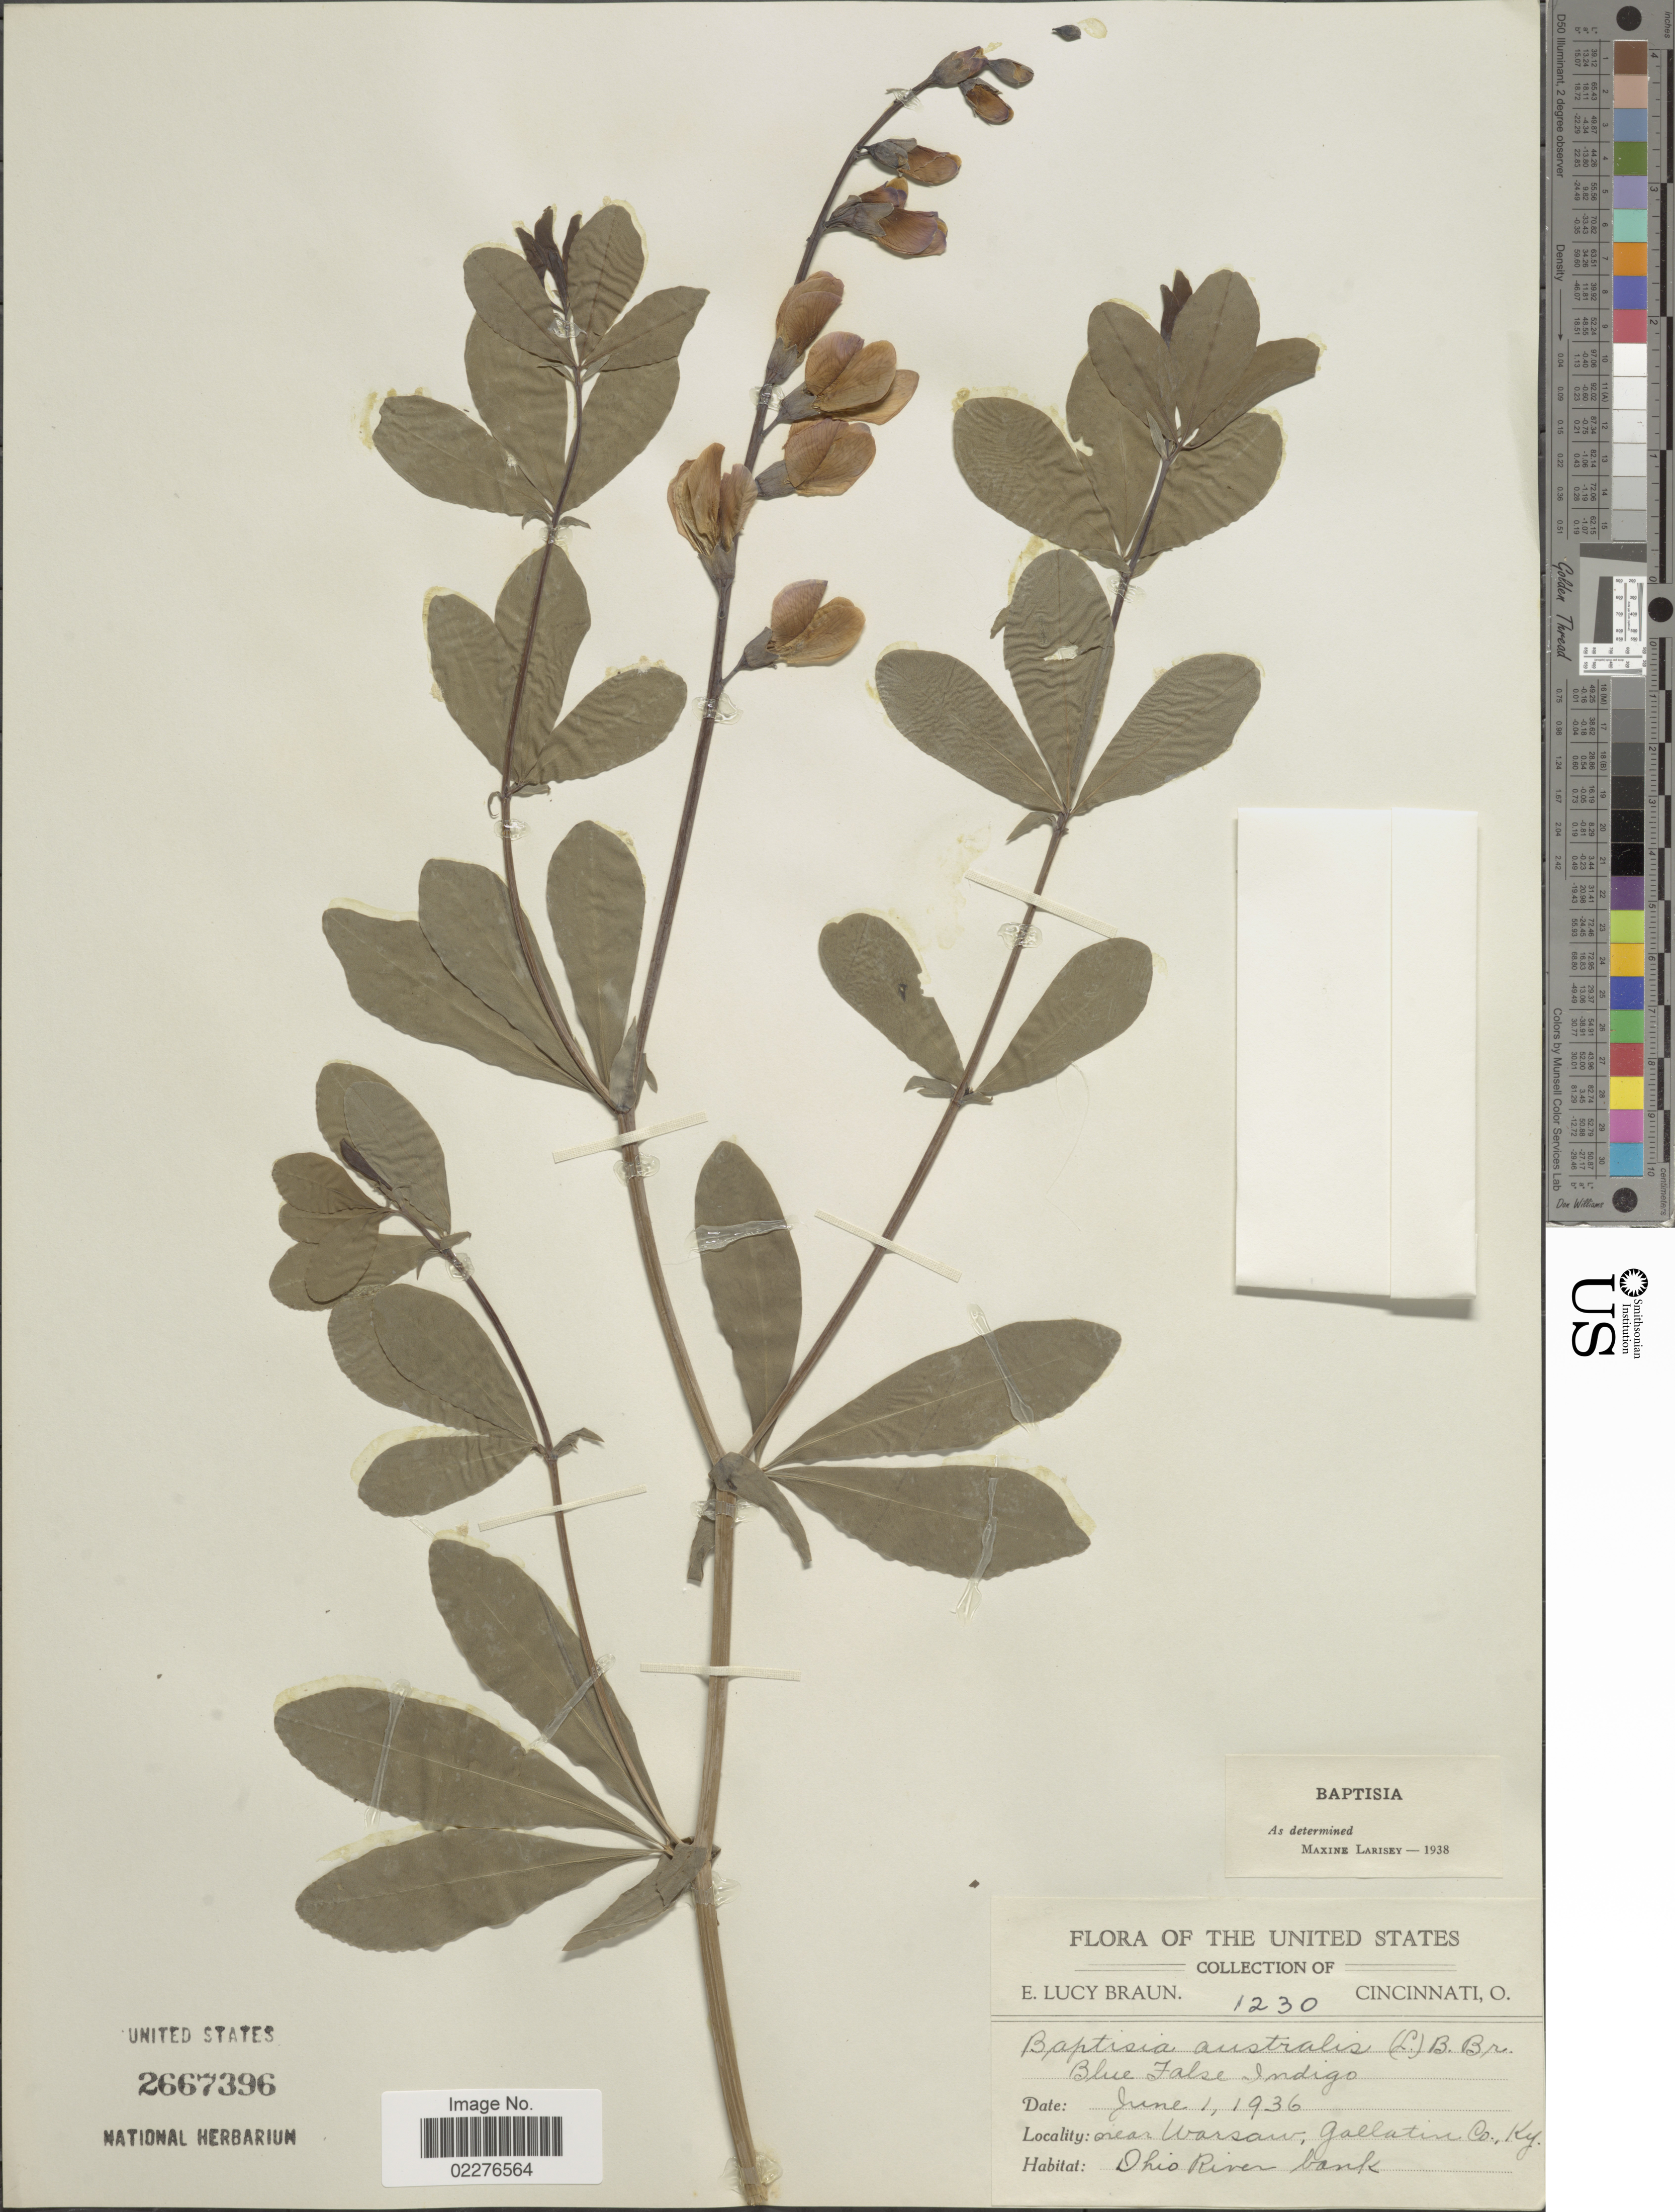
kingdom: Plantae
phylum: Tracheophyta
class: Magnoliopsida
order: Fabales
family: Fabaceae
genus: Baptisia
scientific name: Baptisia australis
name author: (L.) R. Br.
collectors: E. L. Braun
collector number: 1230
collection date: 1936-06-01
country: United States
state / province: Kentucky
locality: Blue Falls Indigo, near Warsaw, Gallatin Co, Ky, Ohio River Bank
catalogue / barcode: US 2667396